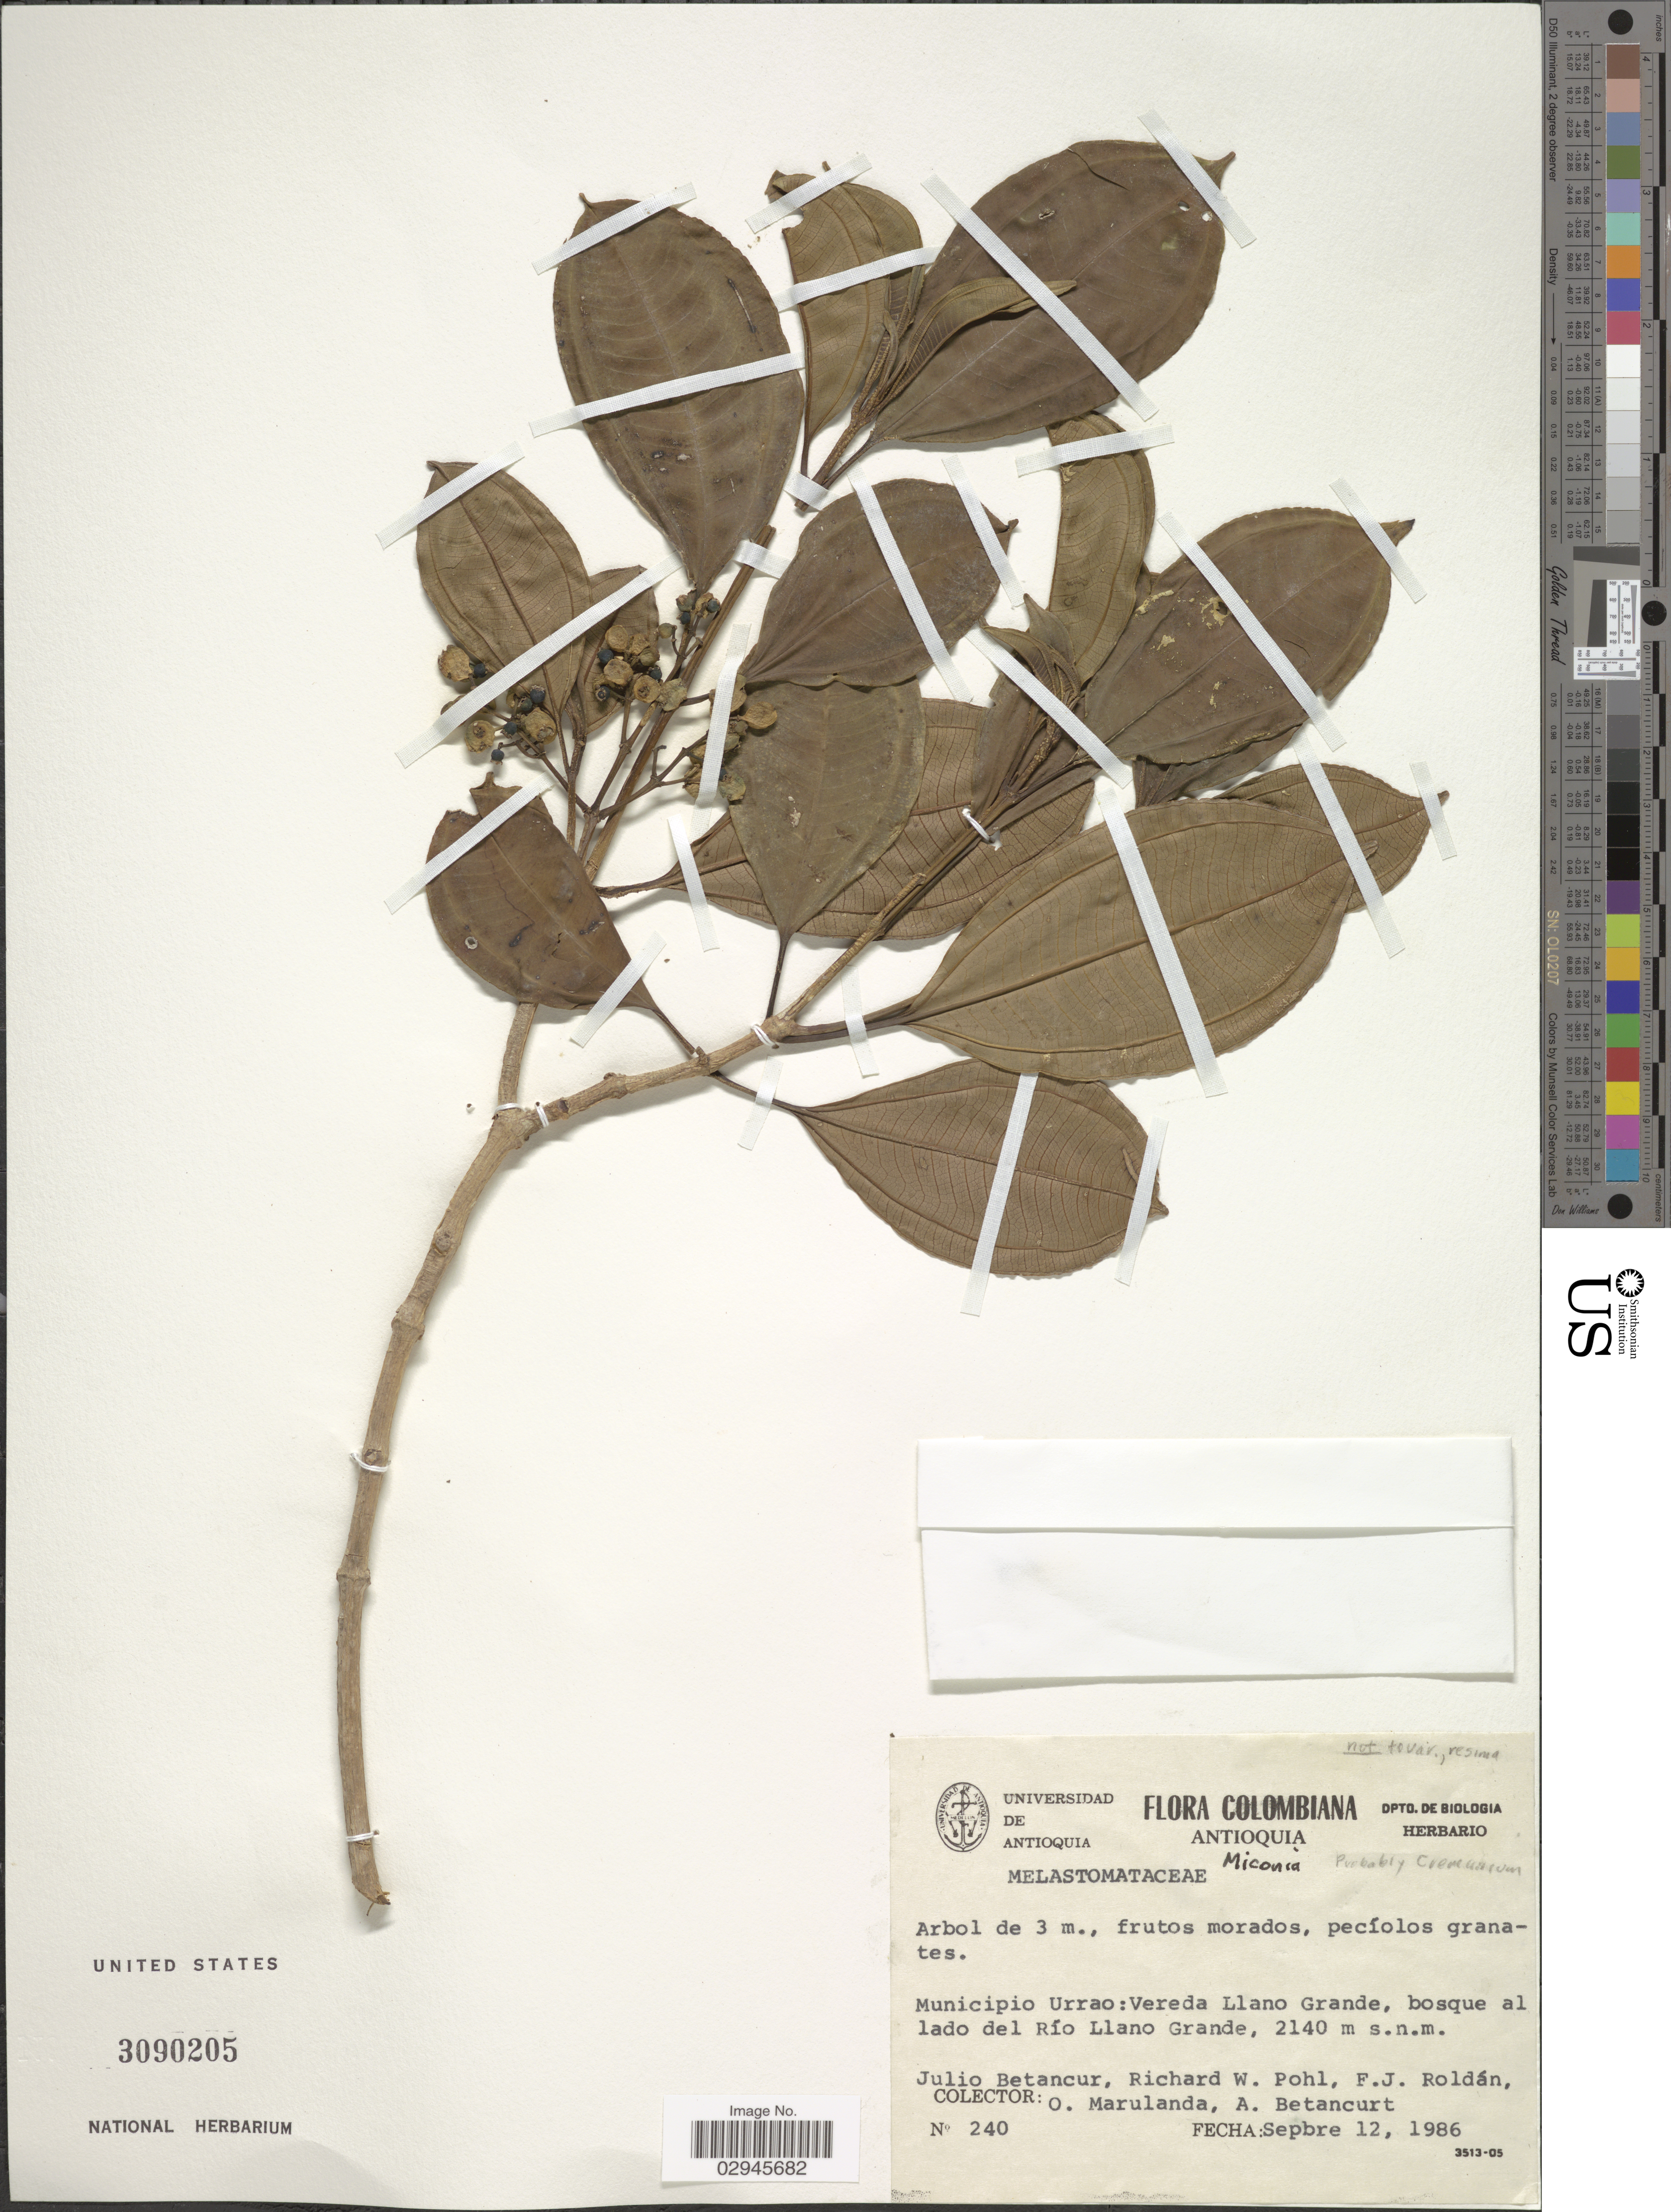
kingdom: Plantae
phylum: Tracheophyta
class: Magnoliopsida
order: Myrtales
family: Melastomataceae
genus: Miconia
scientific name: Miconia sp.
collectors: J. Betancur, R. W. Pohl, F. J. Roldán, O. Marulanda & A. Betancurt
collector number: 240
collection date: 1986-09-12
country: Colombia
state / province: Antioquia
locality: Municipio Urrao: Vereda Llano Grande, bosque al lado del Río Llano Grande.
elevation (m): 2140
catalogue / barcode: US 3090205